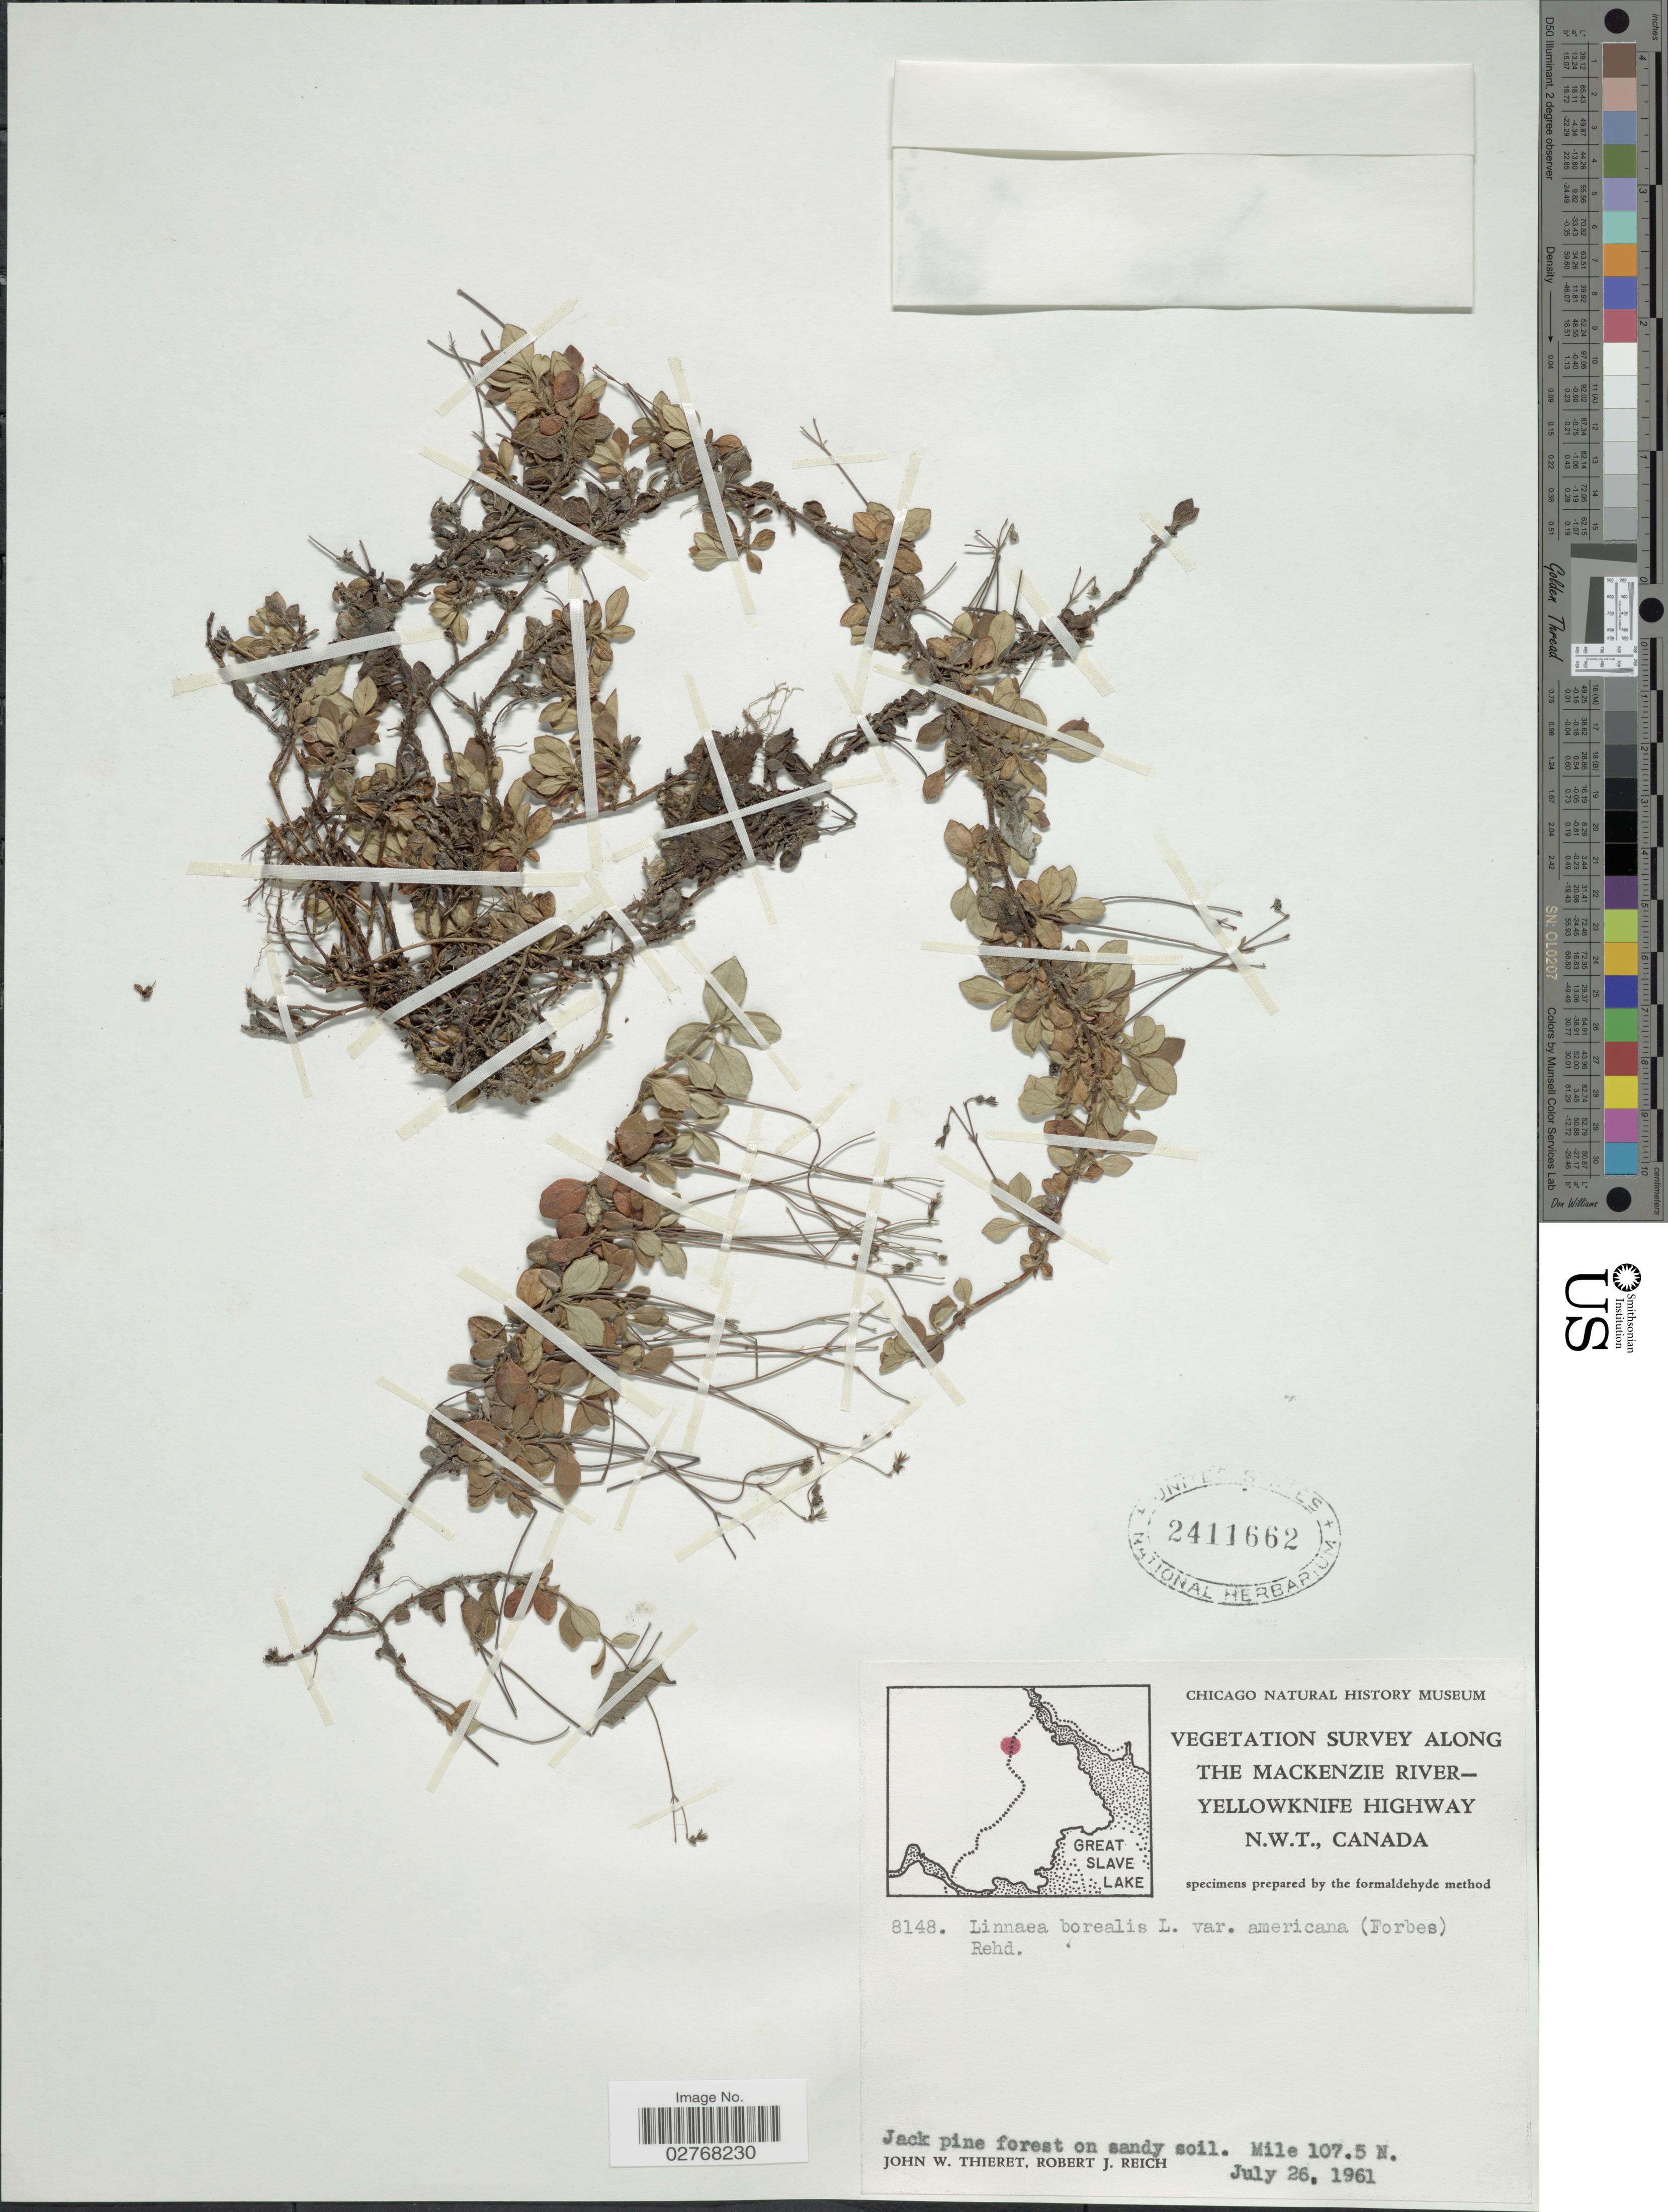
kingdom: Plantae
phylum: Tracheophyta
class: Magnoliopsida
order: Dipsacales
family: Caprifoliaceae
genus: Linnaea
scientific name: Linnaea borealis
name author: L.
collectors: J. W. Thieret & R. Reich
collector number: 8148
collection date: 1961-07-26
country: Canada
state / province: Northwest Territories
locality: The Mackenzie River-Yellowknife Highway N.W.T. Mile 107.5 N.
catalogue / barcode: US 2411662